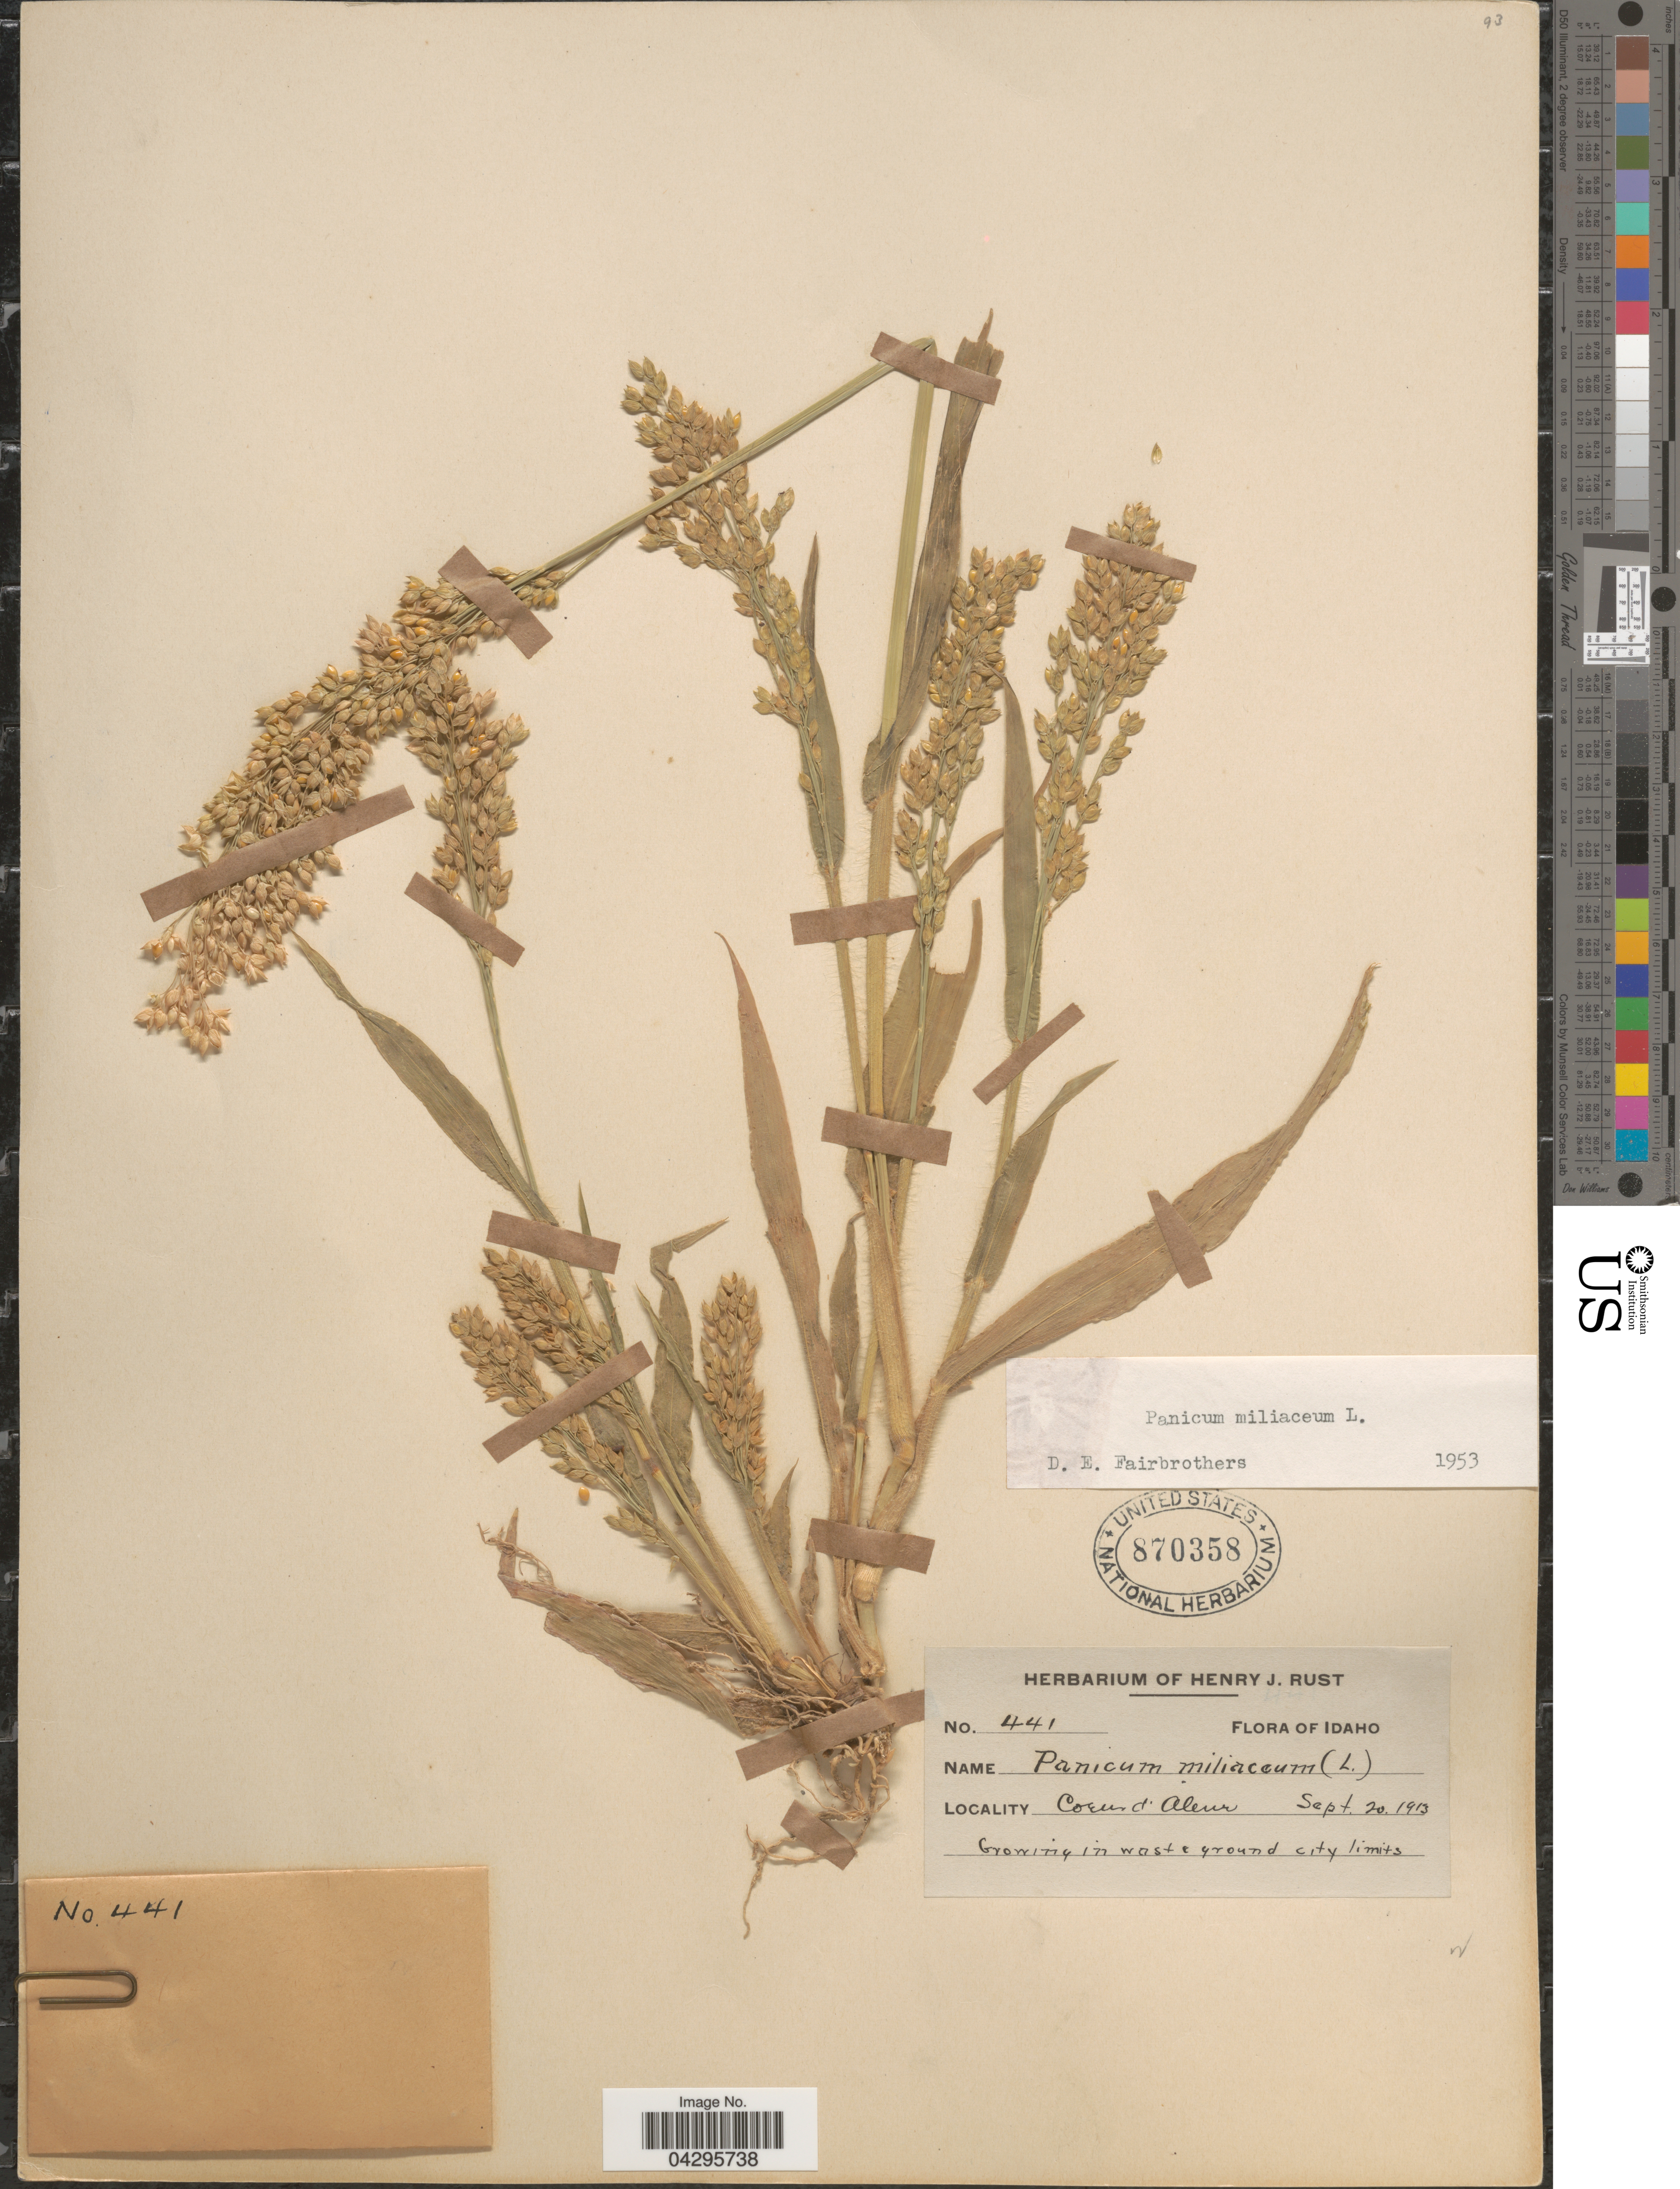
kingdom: Plantae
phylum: Tracheophyta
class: Liliopsida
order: Poales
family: Poaceae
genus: Panicum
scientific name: Panicum miliaceum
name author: L.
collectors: ex herb. Henry J. Rust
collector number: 441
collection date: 1913-09-20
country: United States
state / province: Idaho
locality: Coeur d' Alene. In waste ground city limits.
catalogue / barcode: US 870358